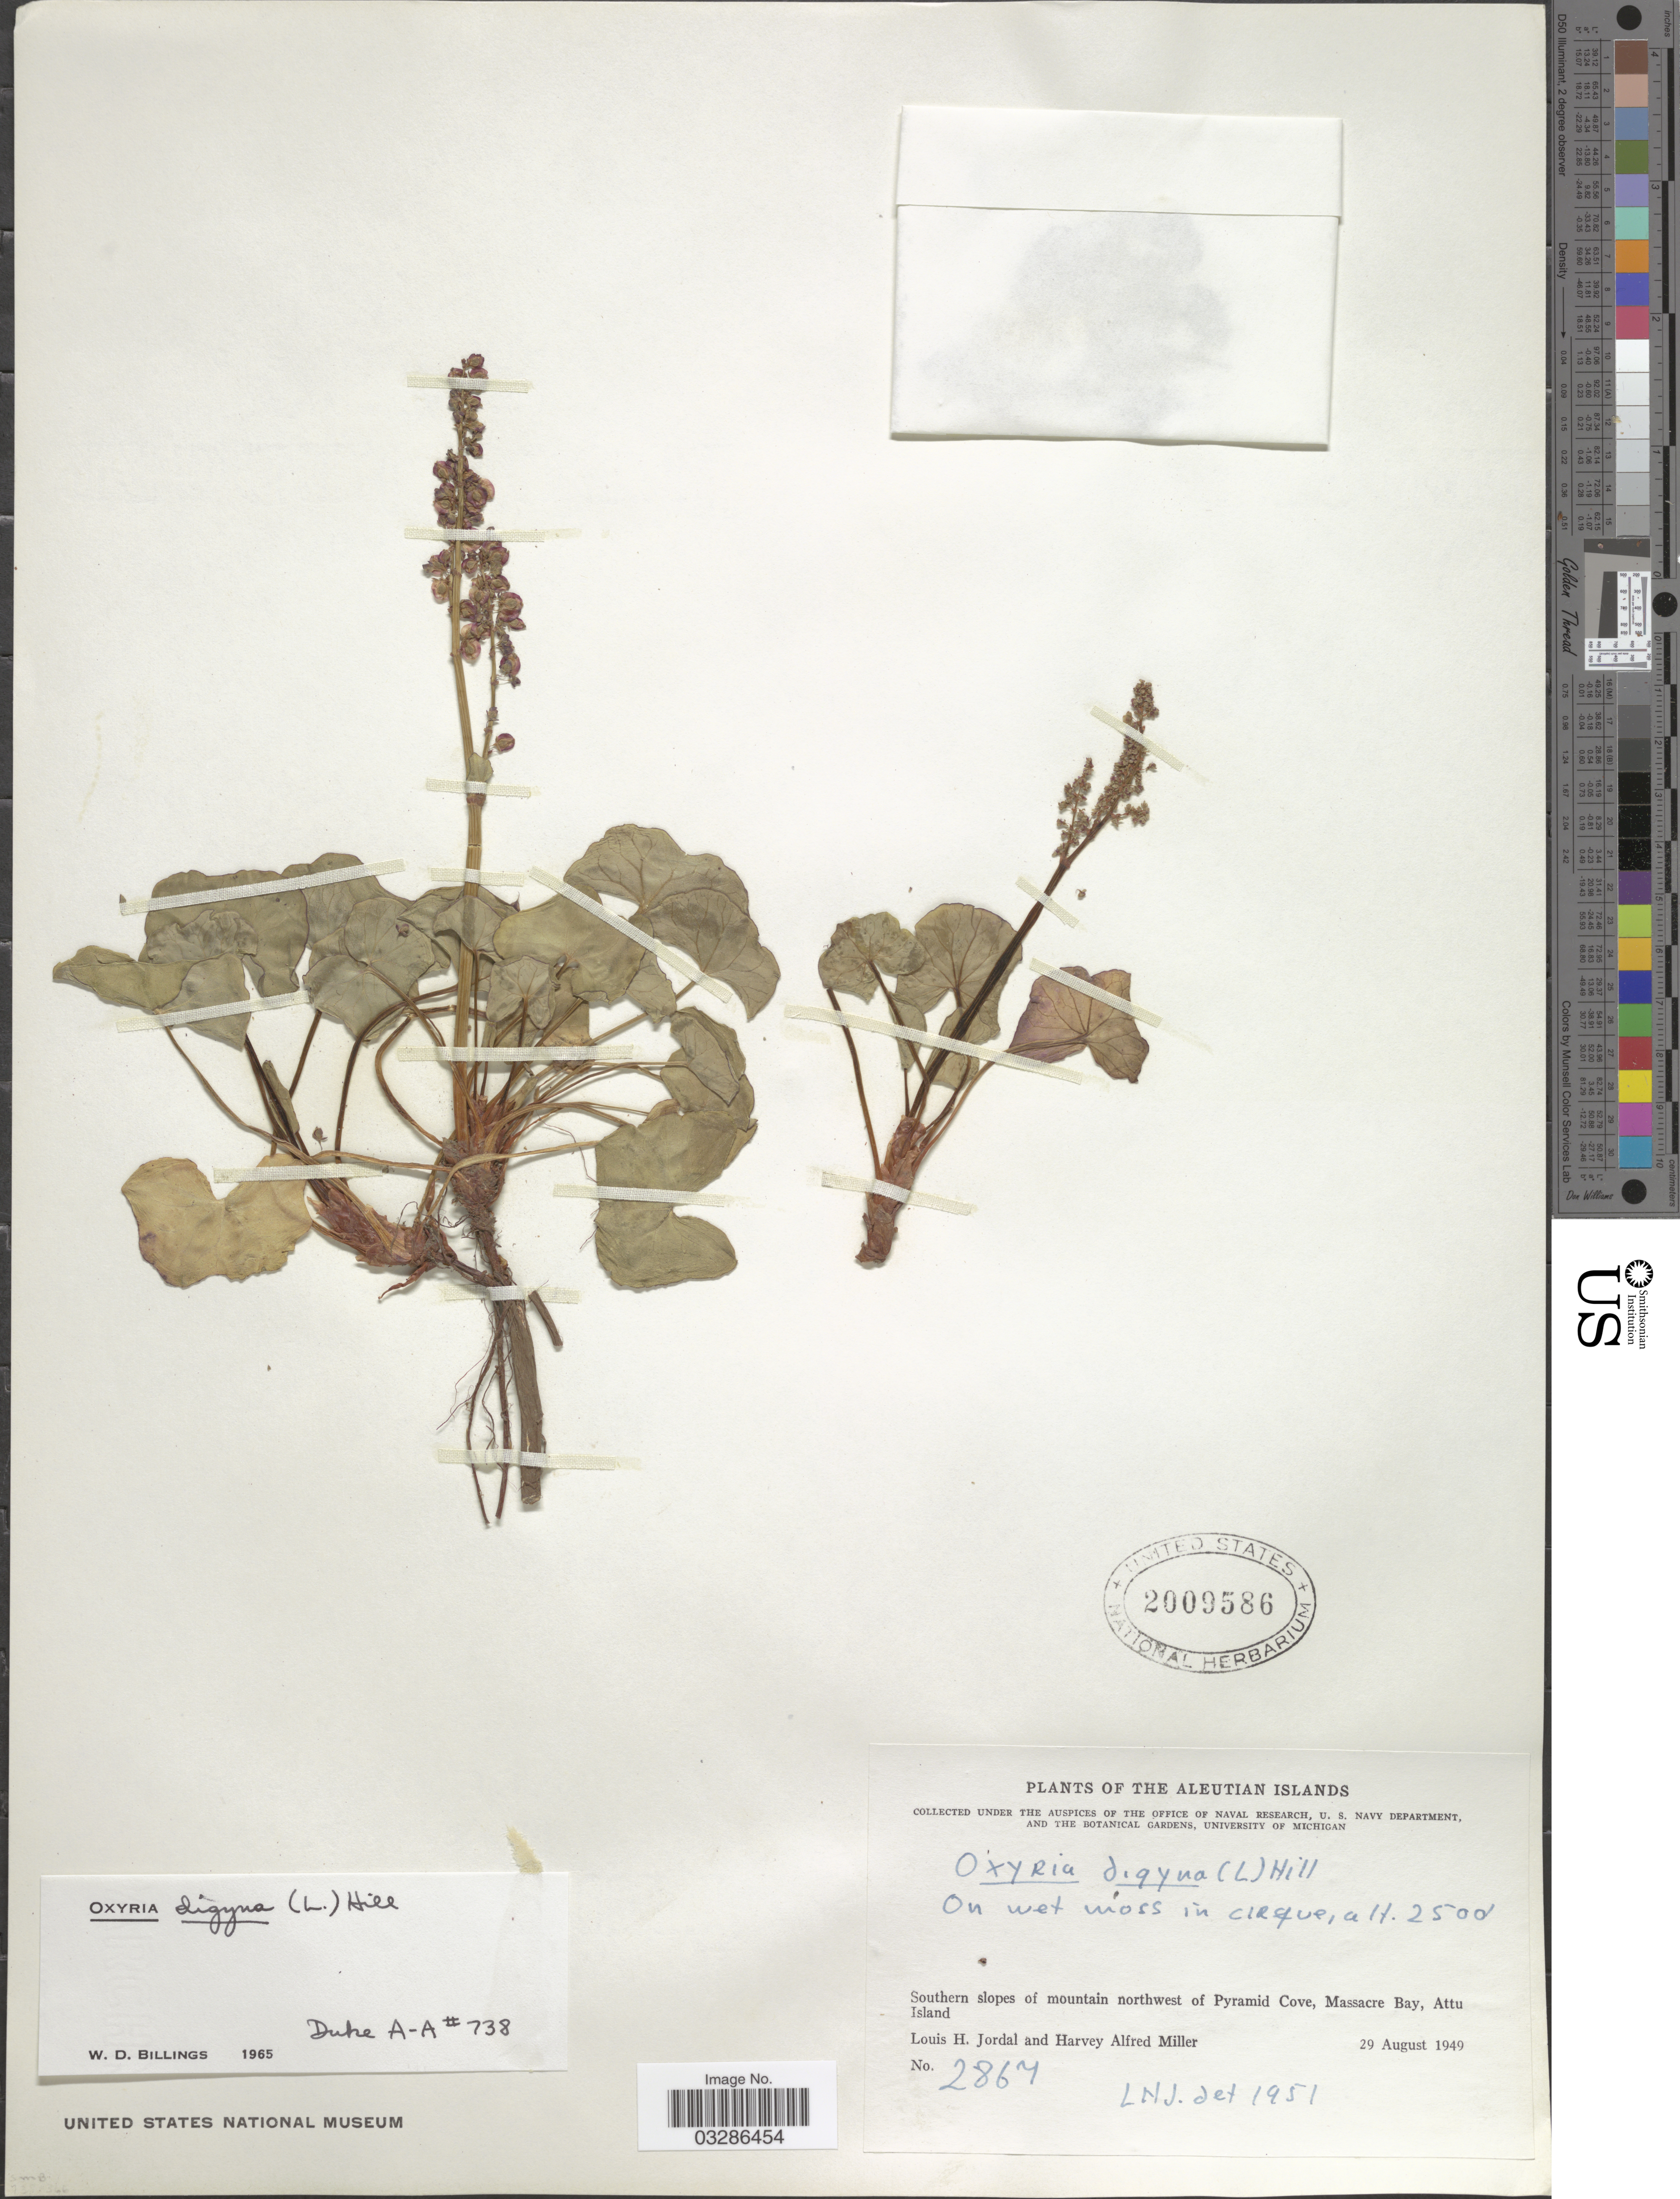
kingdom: Plantae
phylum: Tracheophyta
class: Magnoliopsida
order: Caryophyllales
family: Polygonaceae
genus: Oxyria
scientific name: Oxyria digyna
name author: (L.) Hill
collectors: L. Jordal & H. A. Miller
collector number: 2867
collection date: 1949-08-29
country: United States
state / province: Alaska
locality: The Aleutian Islands. Southern slopes of mountain northwest of Pyramid Cove, Massacre Bay, Attu Island.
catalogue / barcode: US 2009586